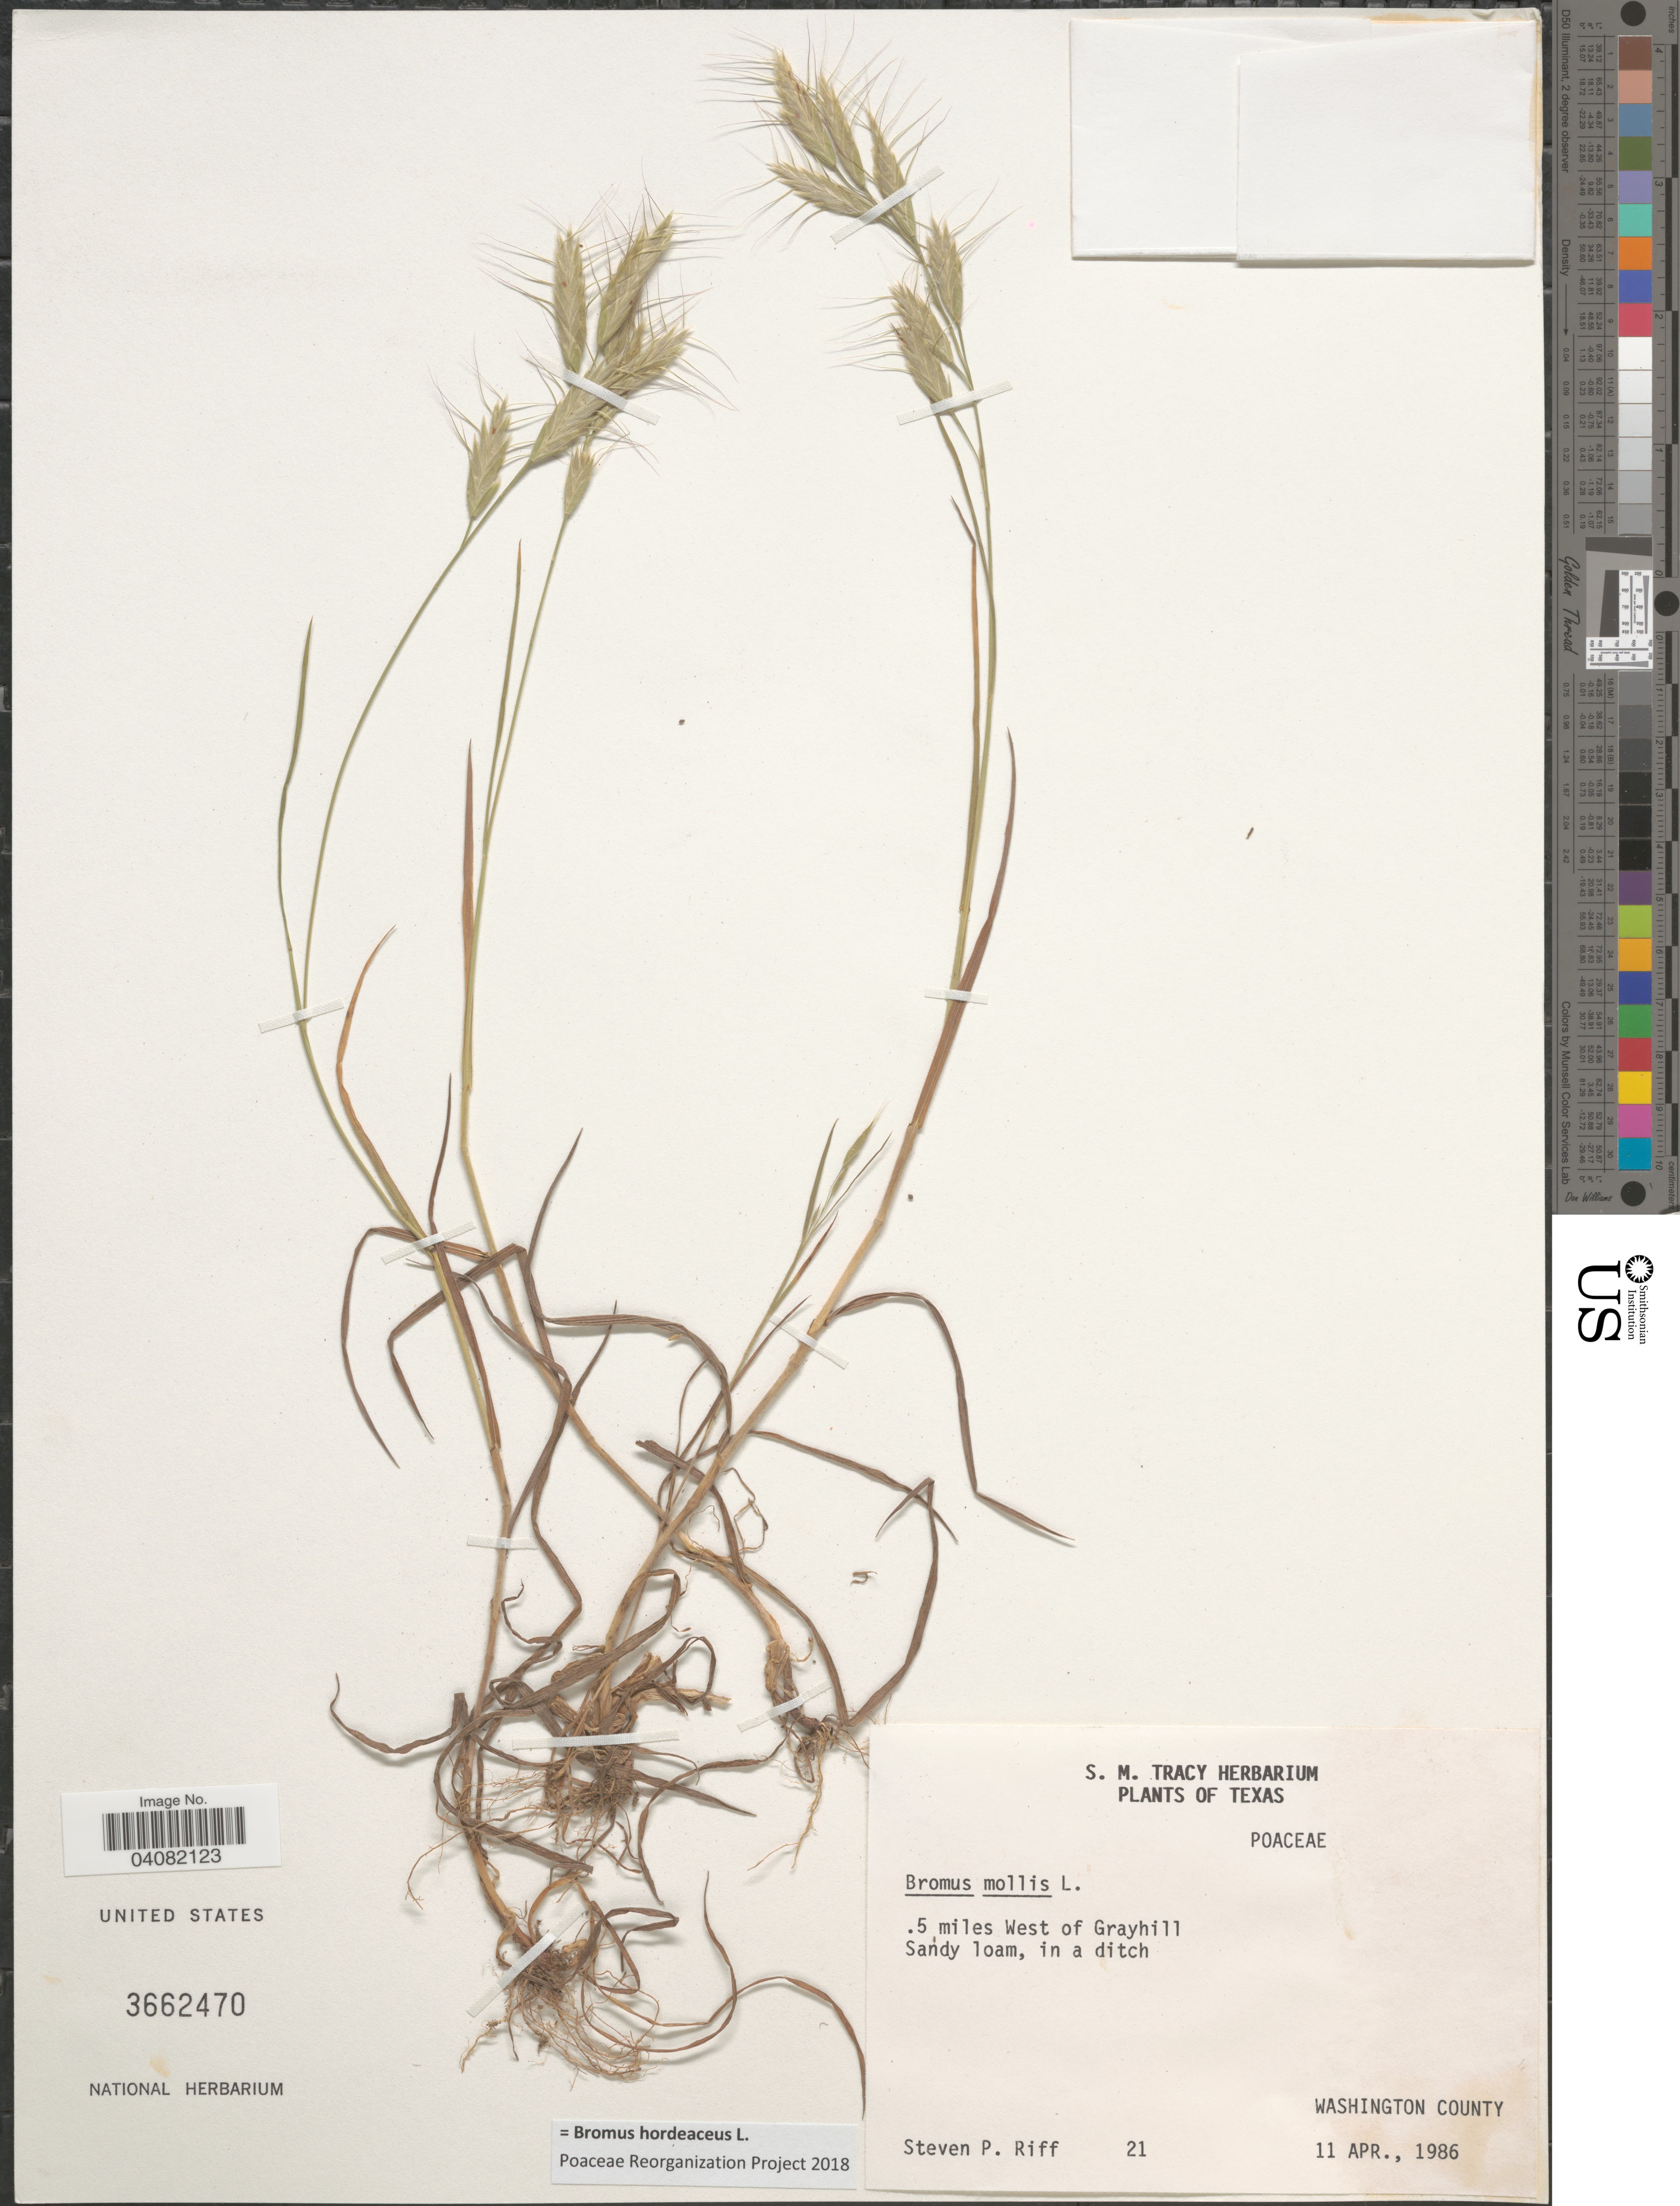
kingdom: Plantae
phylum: Tracheophyta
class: Liliopsida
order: Poales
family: Poaceae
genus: Bromus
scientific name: Bromus hordeaceus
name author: L.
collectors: S. Riff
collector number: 21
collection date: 1986-04-11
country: United States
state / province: Texas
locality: .5 miles West of Grayhill. Sandy loam, in a ditch. Washington County.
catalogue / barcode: US 3662470